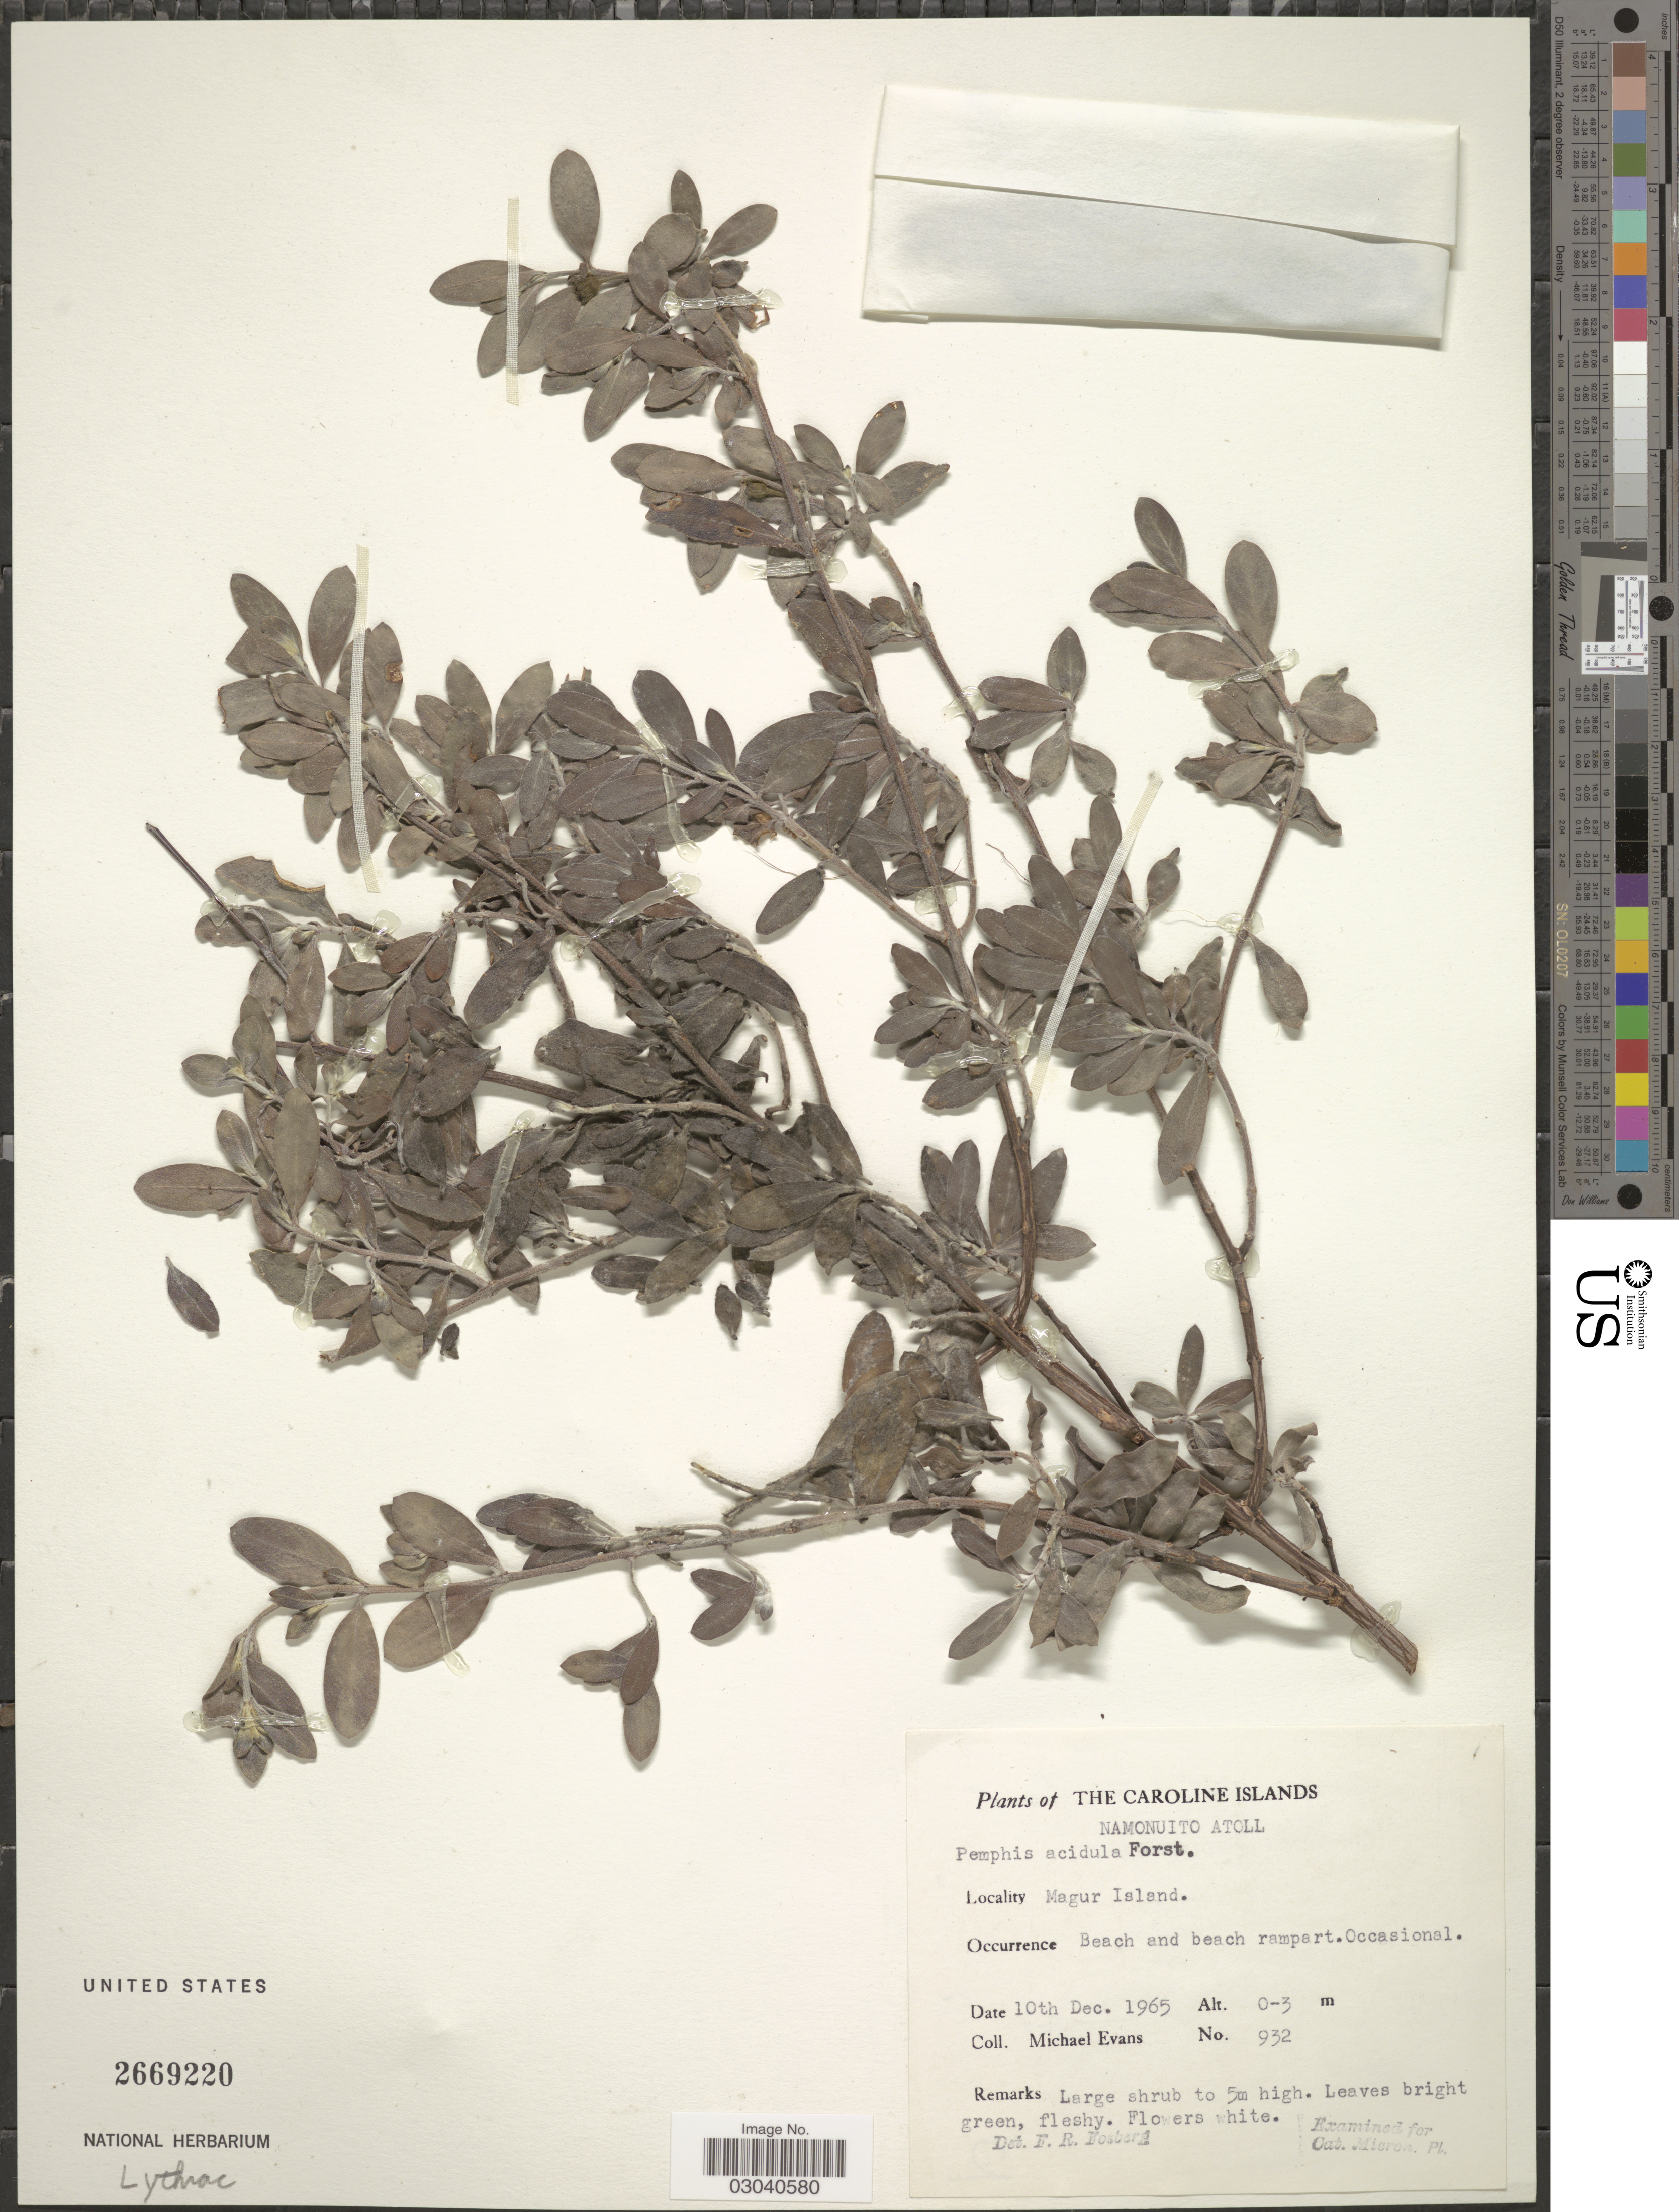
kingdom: Plantae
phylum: Tracheophyta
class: Magnoliopsida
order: Myrtales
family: Lythraceae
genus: Pemphis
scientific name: Pemphis acidula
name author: J.R. Forst. & G. Forst.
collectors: M. Evans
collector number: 932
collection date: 1965-12-10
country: Micronesia, Federated States of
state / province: Truk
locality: The Caroline Islands. Namonuito Atoll. Magur Island.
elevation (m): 0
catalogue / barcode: US 2669220